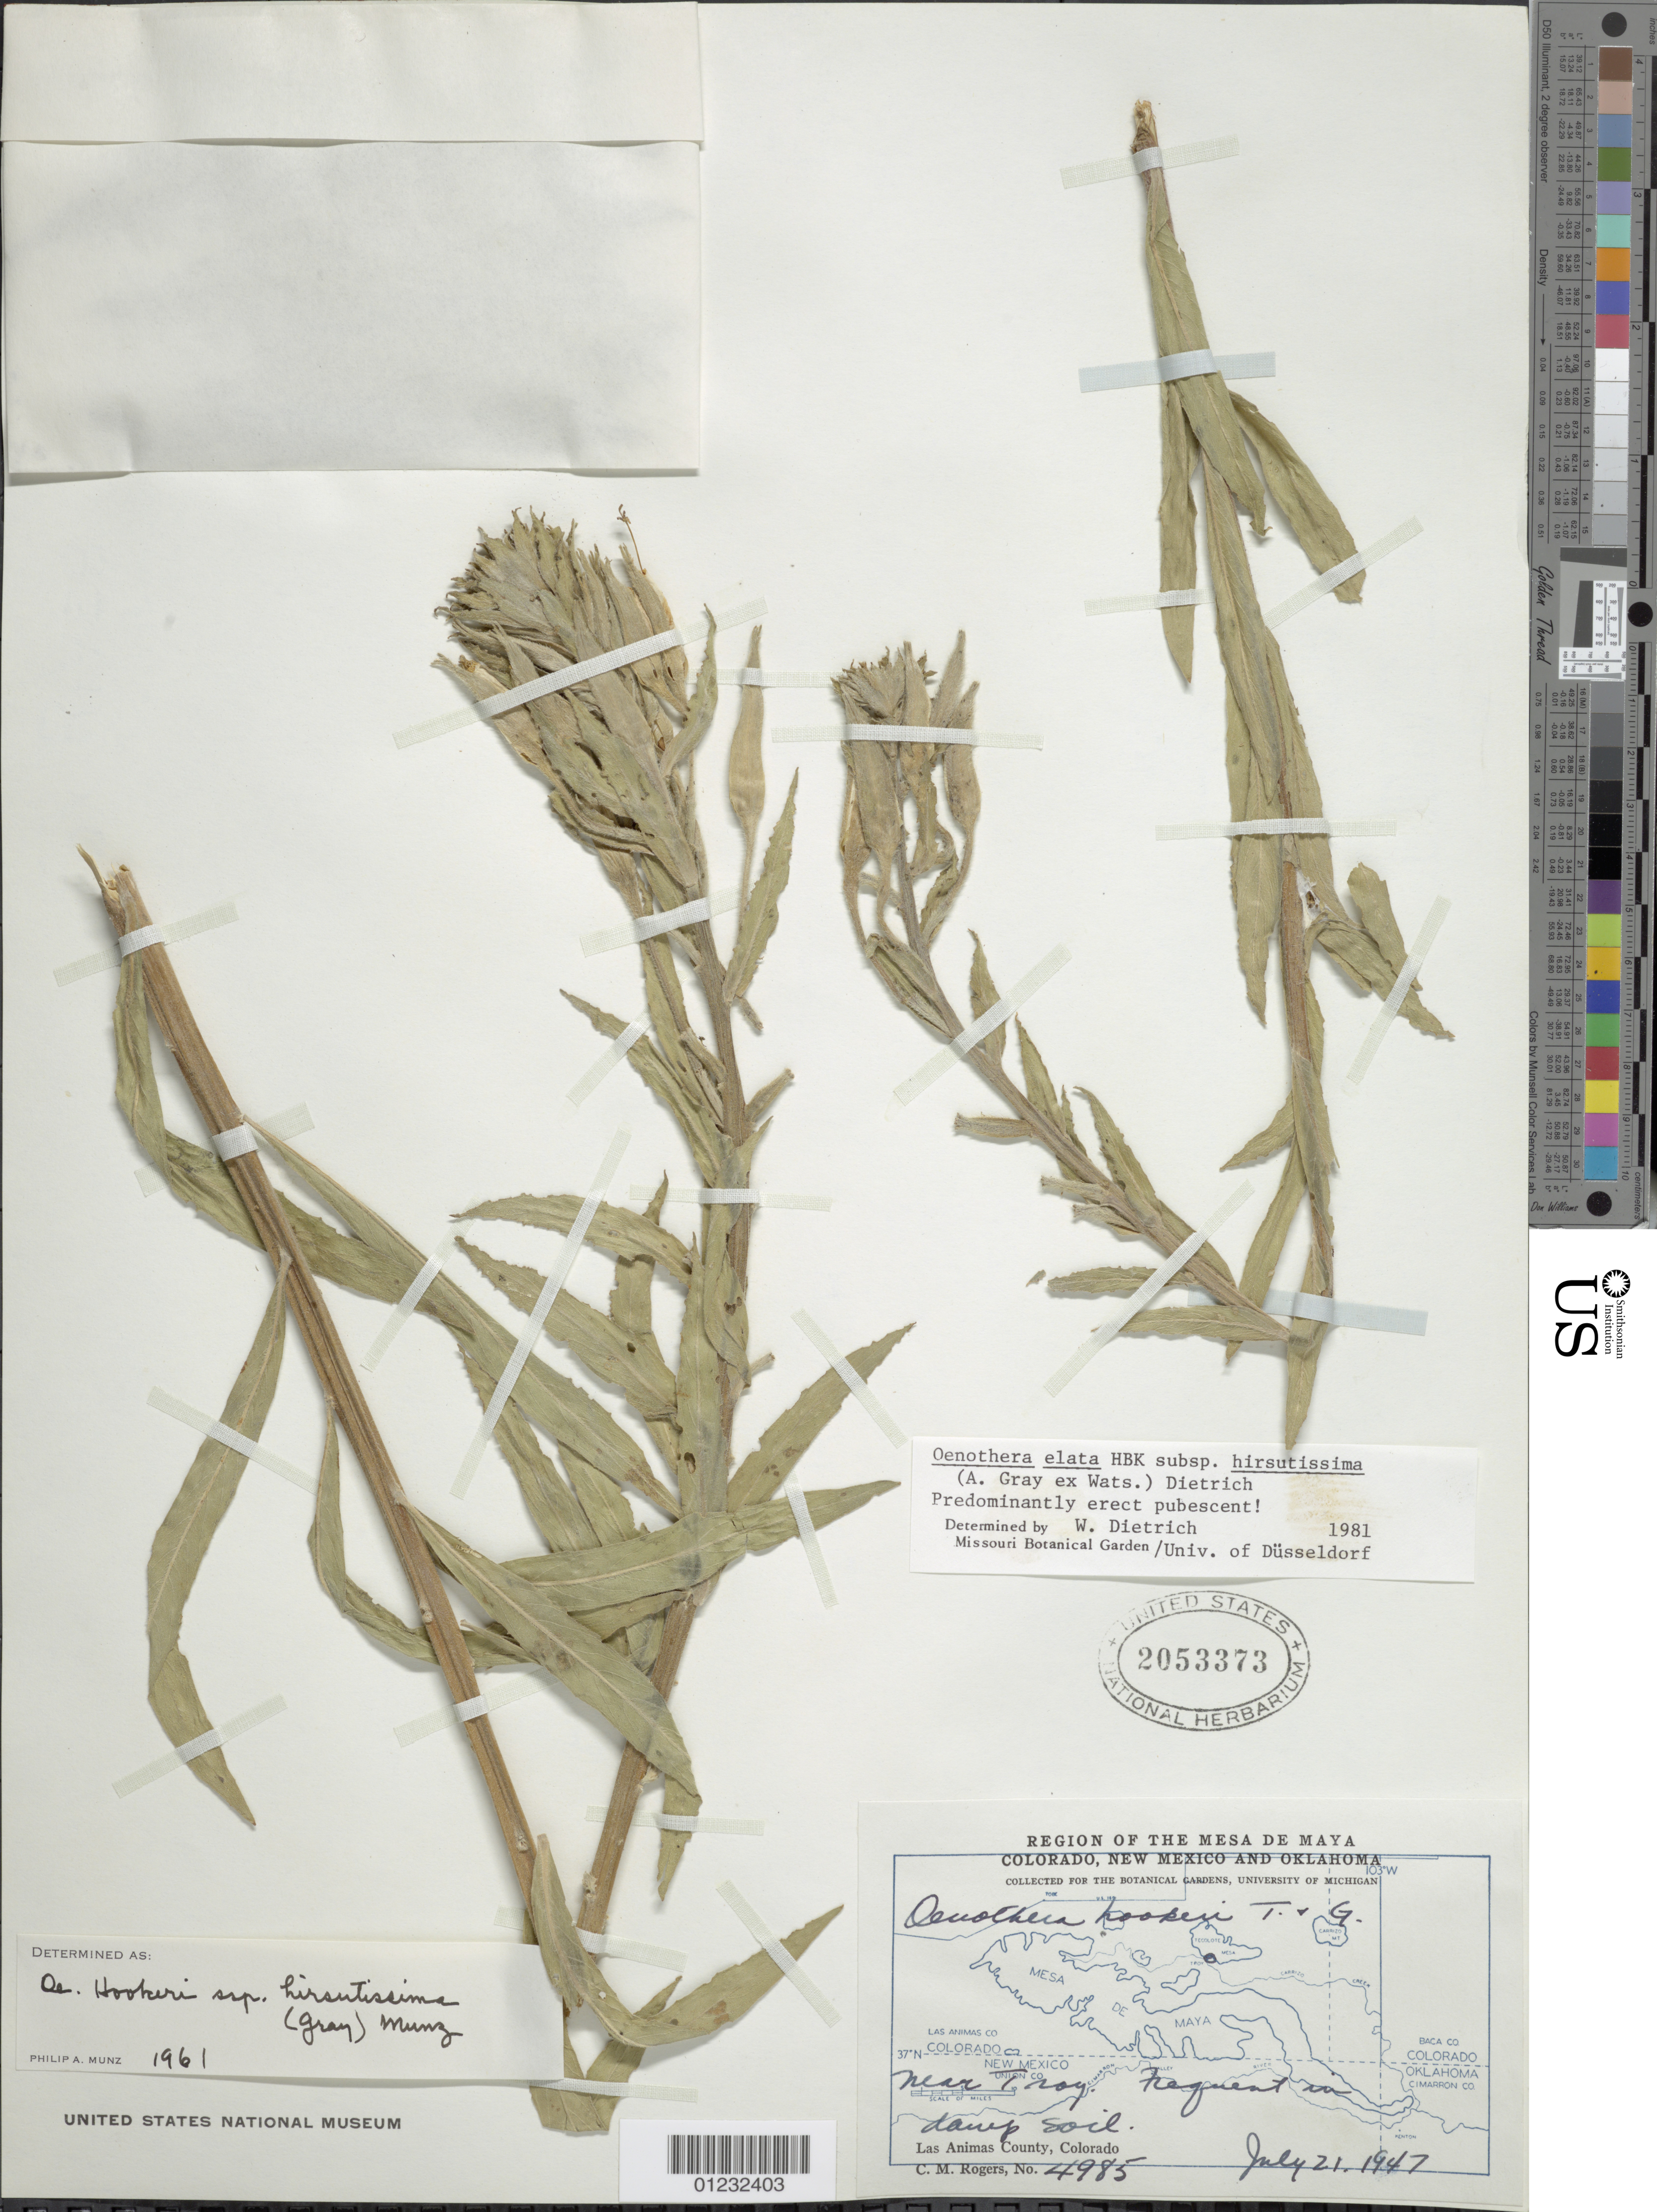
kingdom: Plantae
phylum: Tracheophyta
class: Magnoliopsida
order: Myrtales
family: Onagraceae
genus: Oenothera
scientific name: Oenothera elata subsp. hirsutissima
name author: (A. Gray ex S. Watson) W. Dietr.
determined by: Dietrich, W.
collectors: C. M. Rogers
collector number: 4985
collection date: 1947-07-21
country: United States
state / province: Colorado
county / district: Las Animas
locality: Near Troy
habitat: Damp soil.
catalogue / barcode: US 2053373